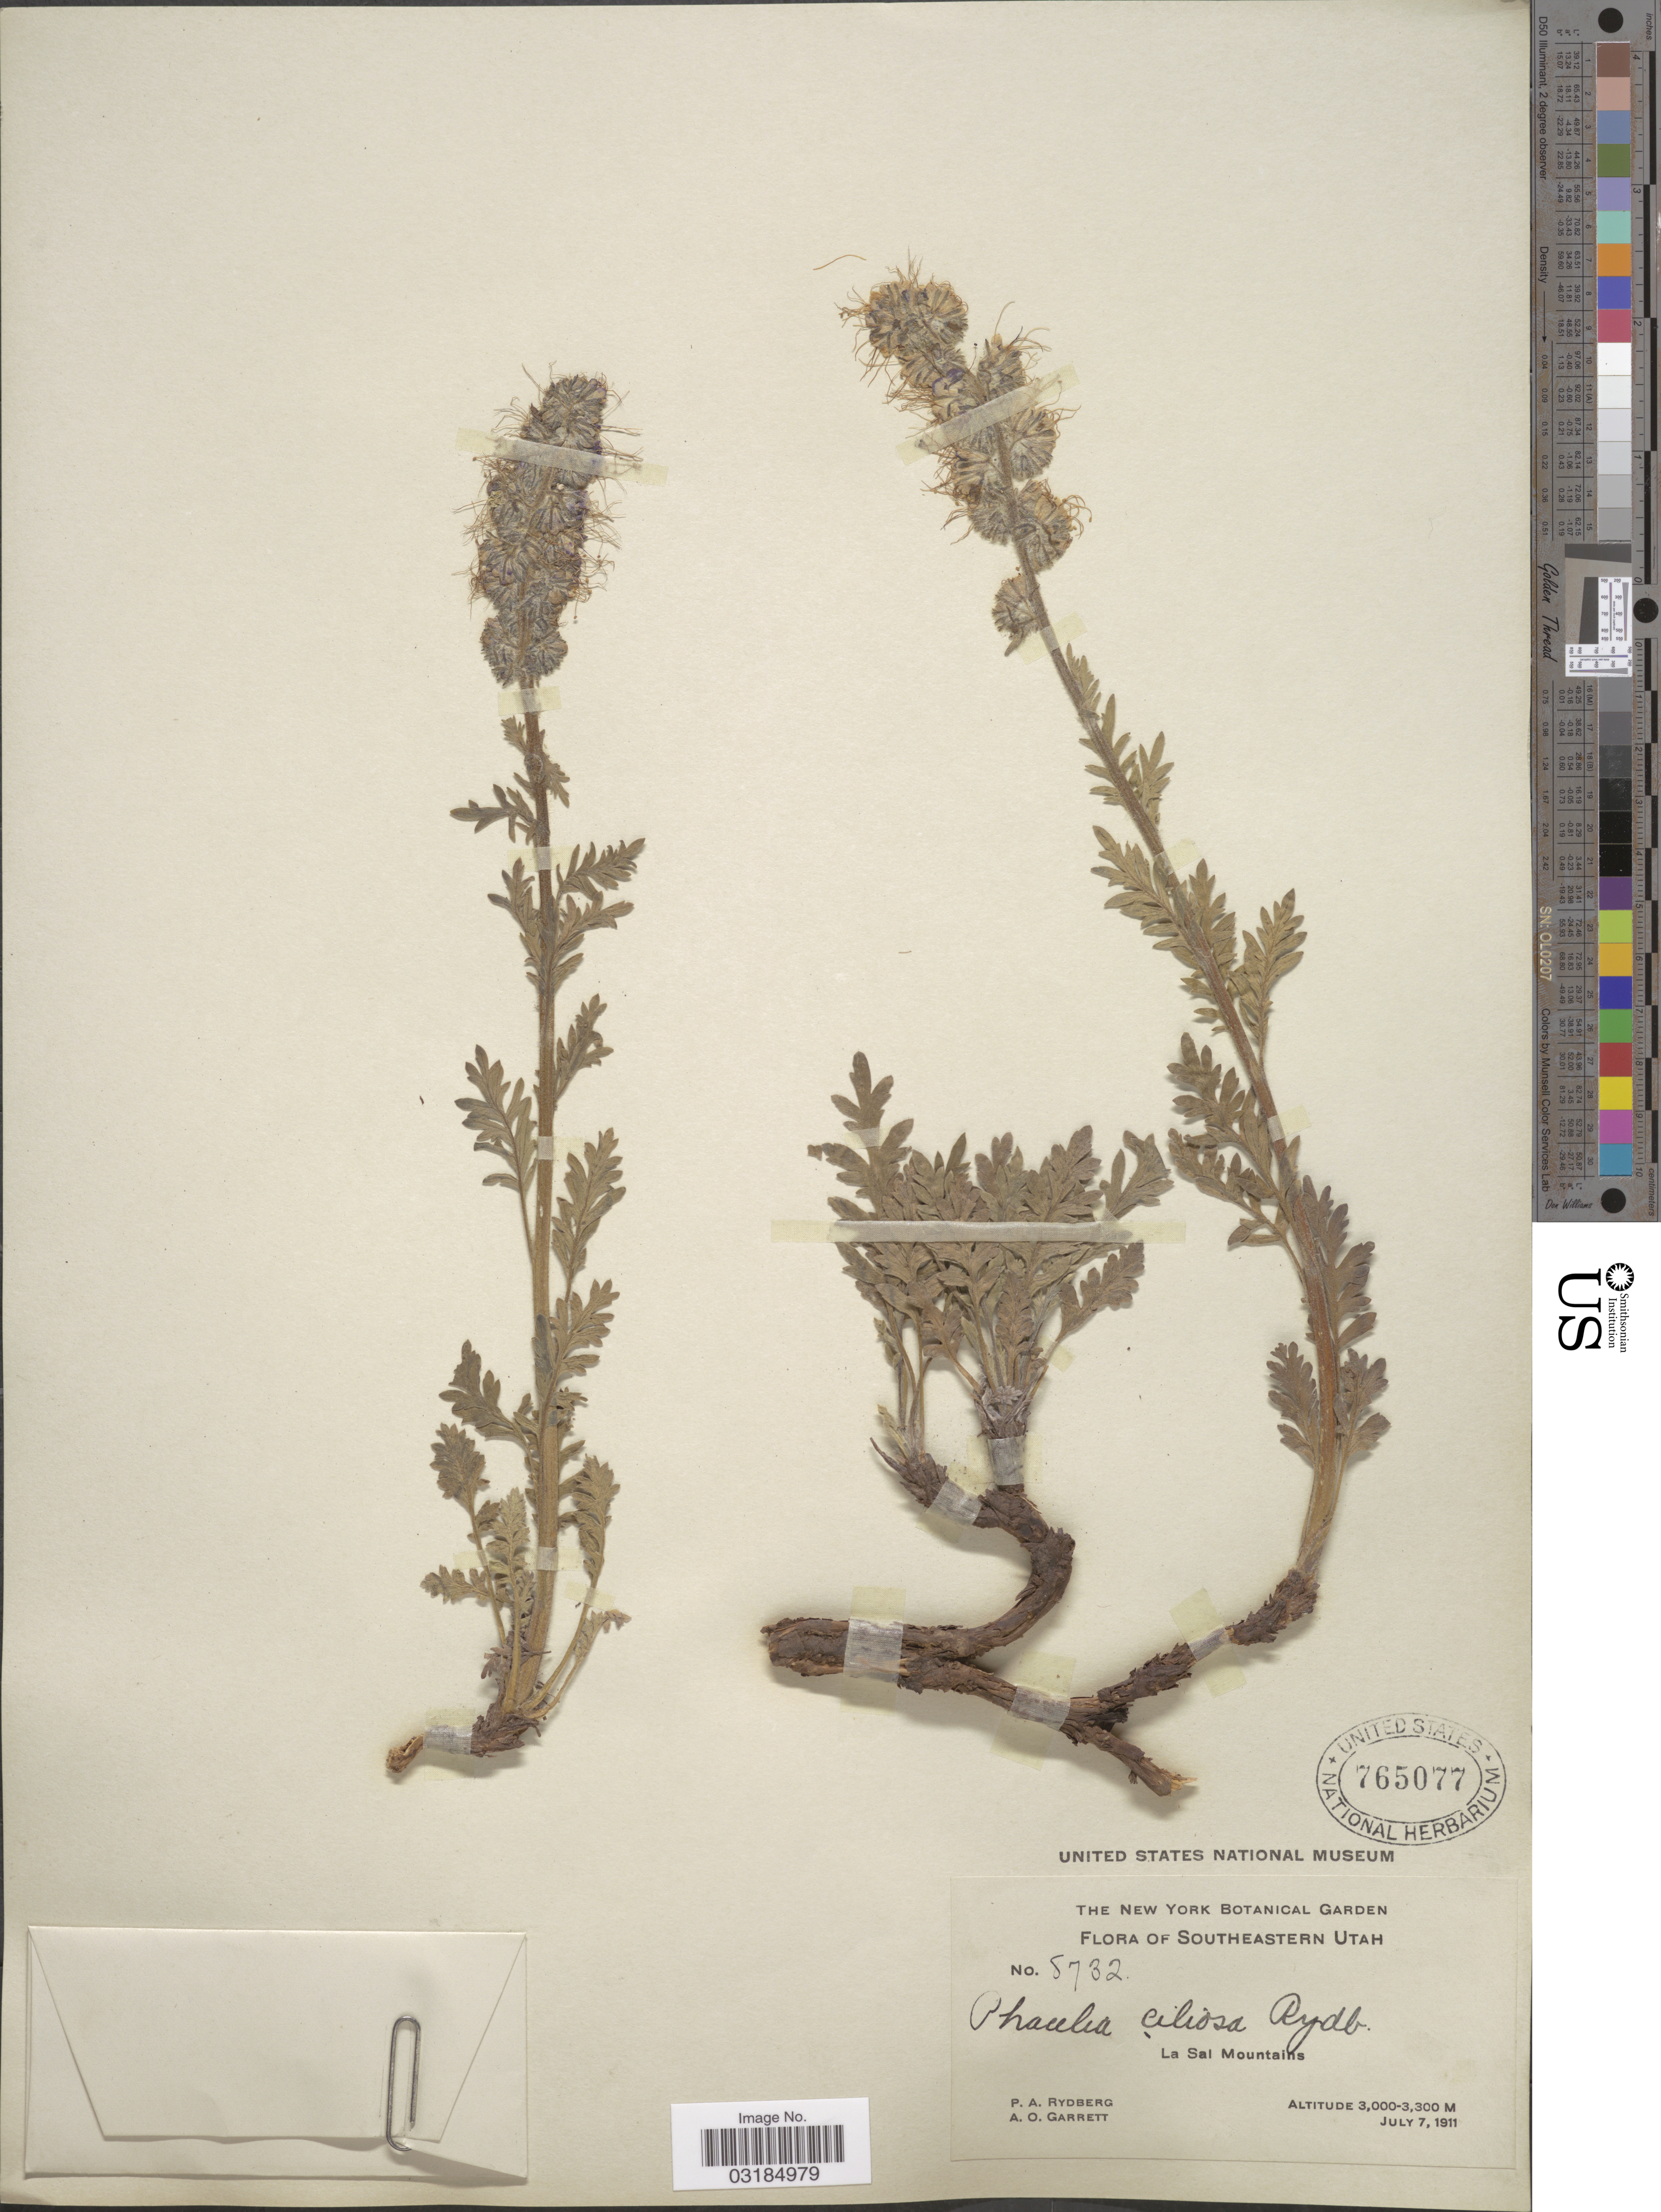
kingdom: Plantae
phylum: Tracheophyta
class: Magnoliopsida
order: Boraginales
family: Hydrophyllaceae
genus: Phacelia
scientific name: Phacelia ciliosa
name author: Rydb.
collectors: P. A. Rydberg & A. O. Garrett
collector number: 8732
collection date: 1911-07-07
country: United States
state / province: Utah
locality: Southeastern Utah. La Sal Mountains.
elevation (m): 3000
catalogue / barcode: US 765077